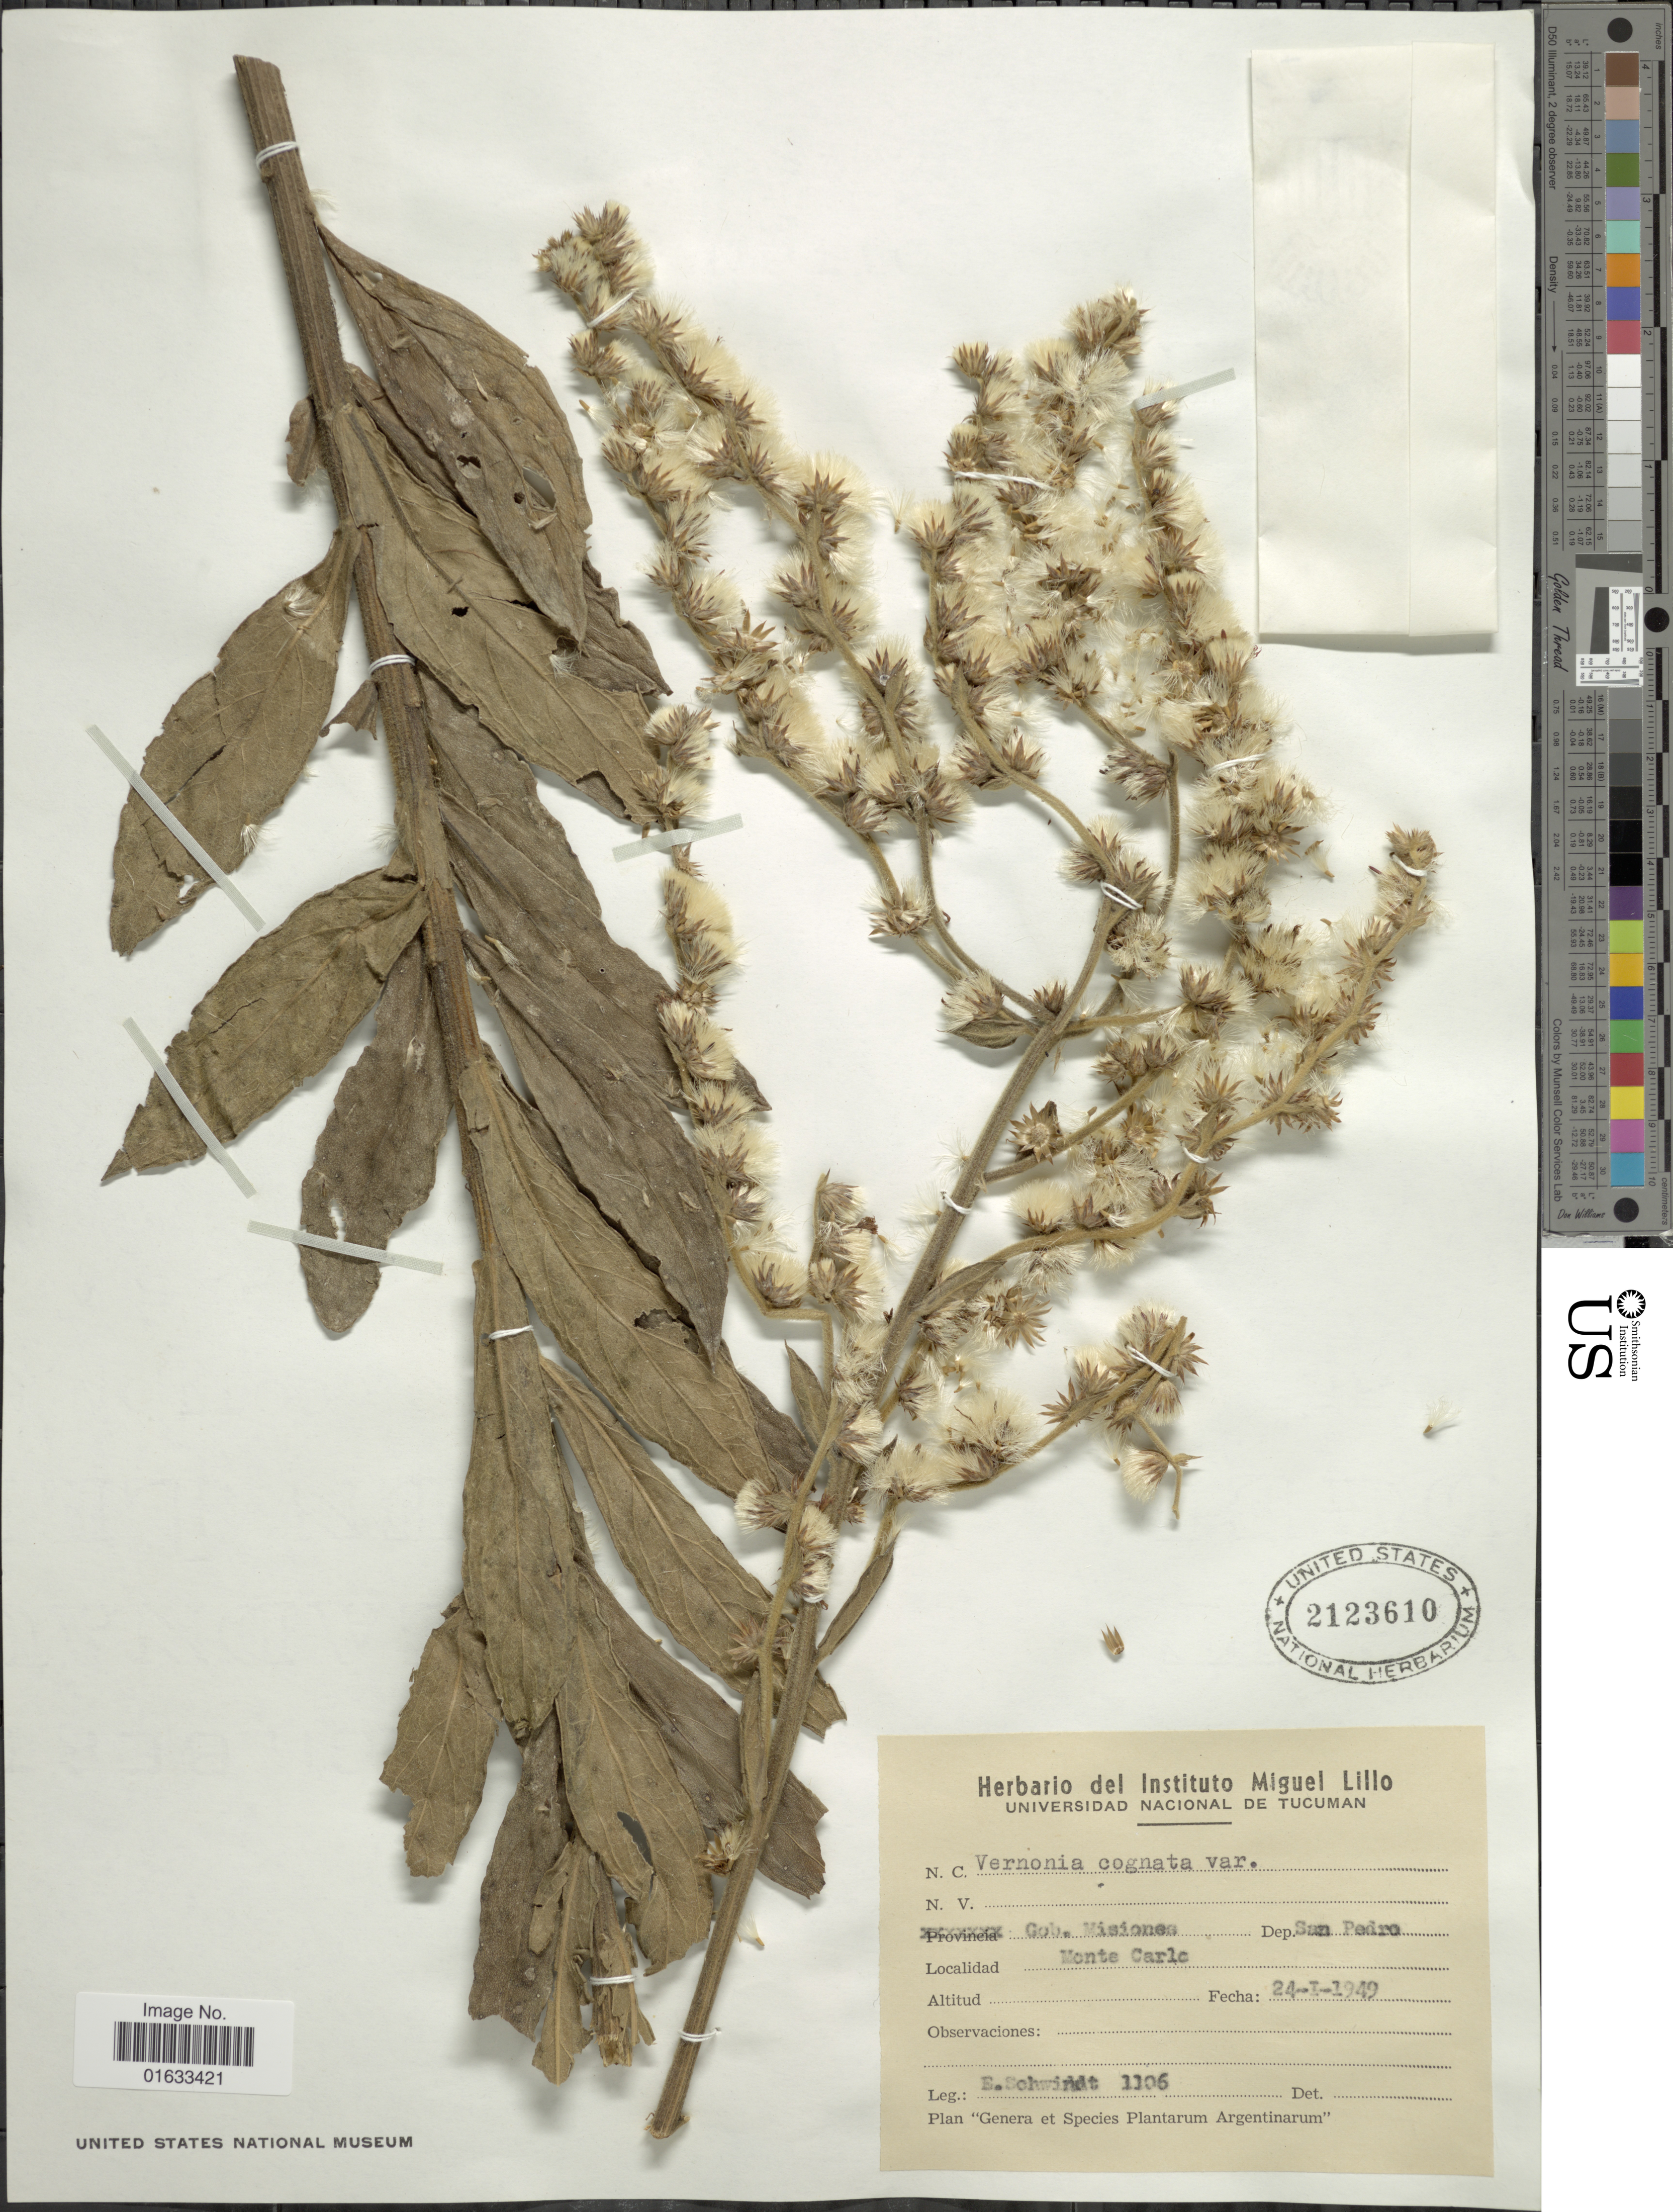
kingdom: Plantae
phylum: Tracheophyta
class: Magnoliopsida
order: Asterales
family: Asteraceae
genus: Chrysolaena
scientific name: Chrysolaena platensis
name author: (Spreng.) H. Rob.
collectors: E. Schmidt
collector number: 1106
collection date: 1949-01-24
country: Paraguay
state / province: San Pedro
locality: Cob. Misiones, Dep. San Pedro, Monte Carlo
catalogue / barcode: US 2123610